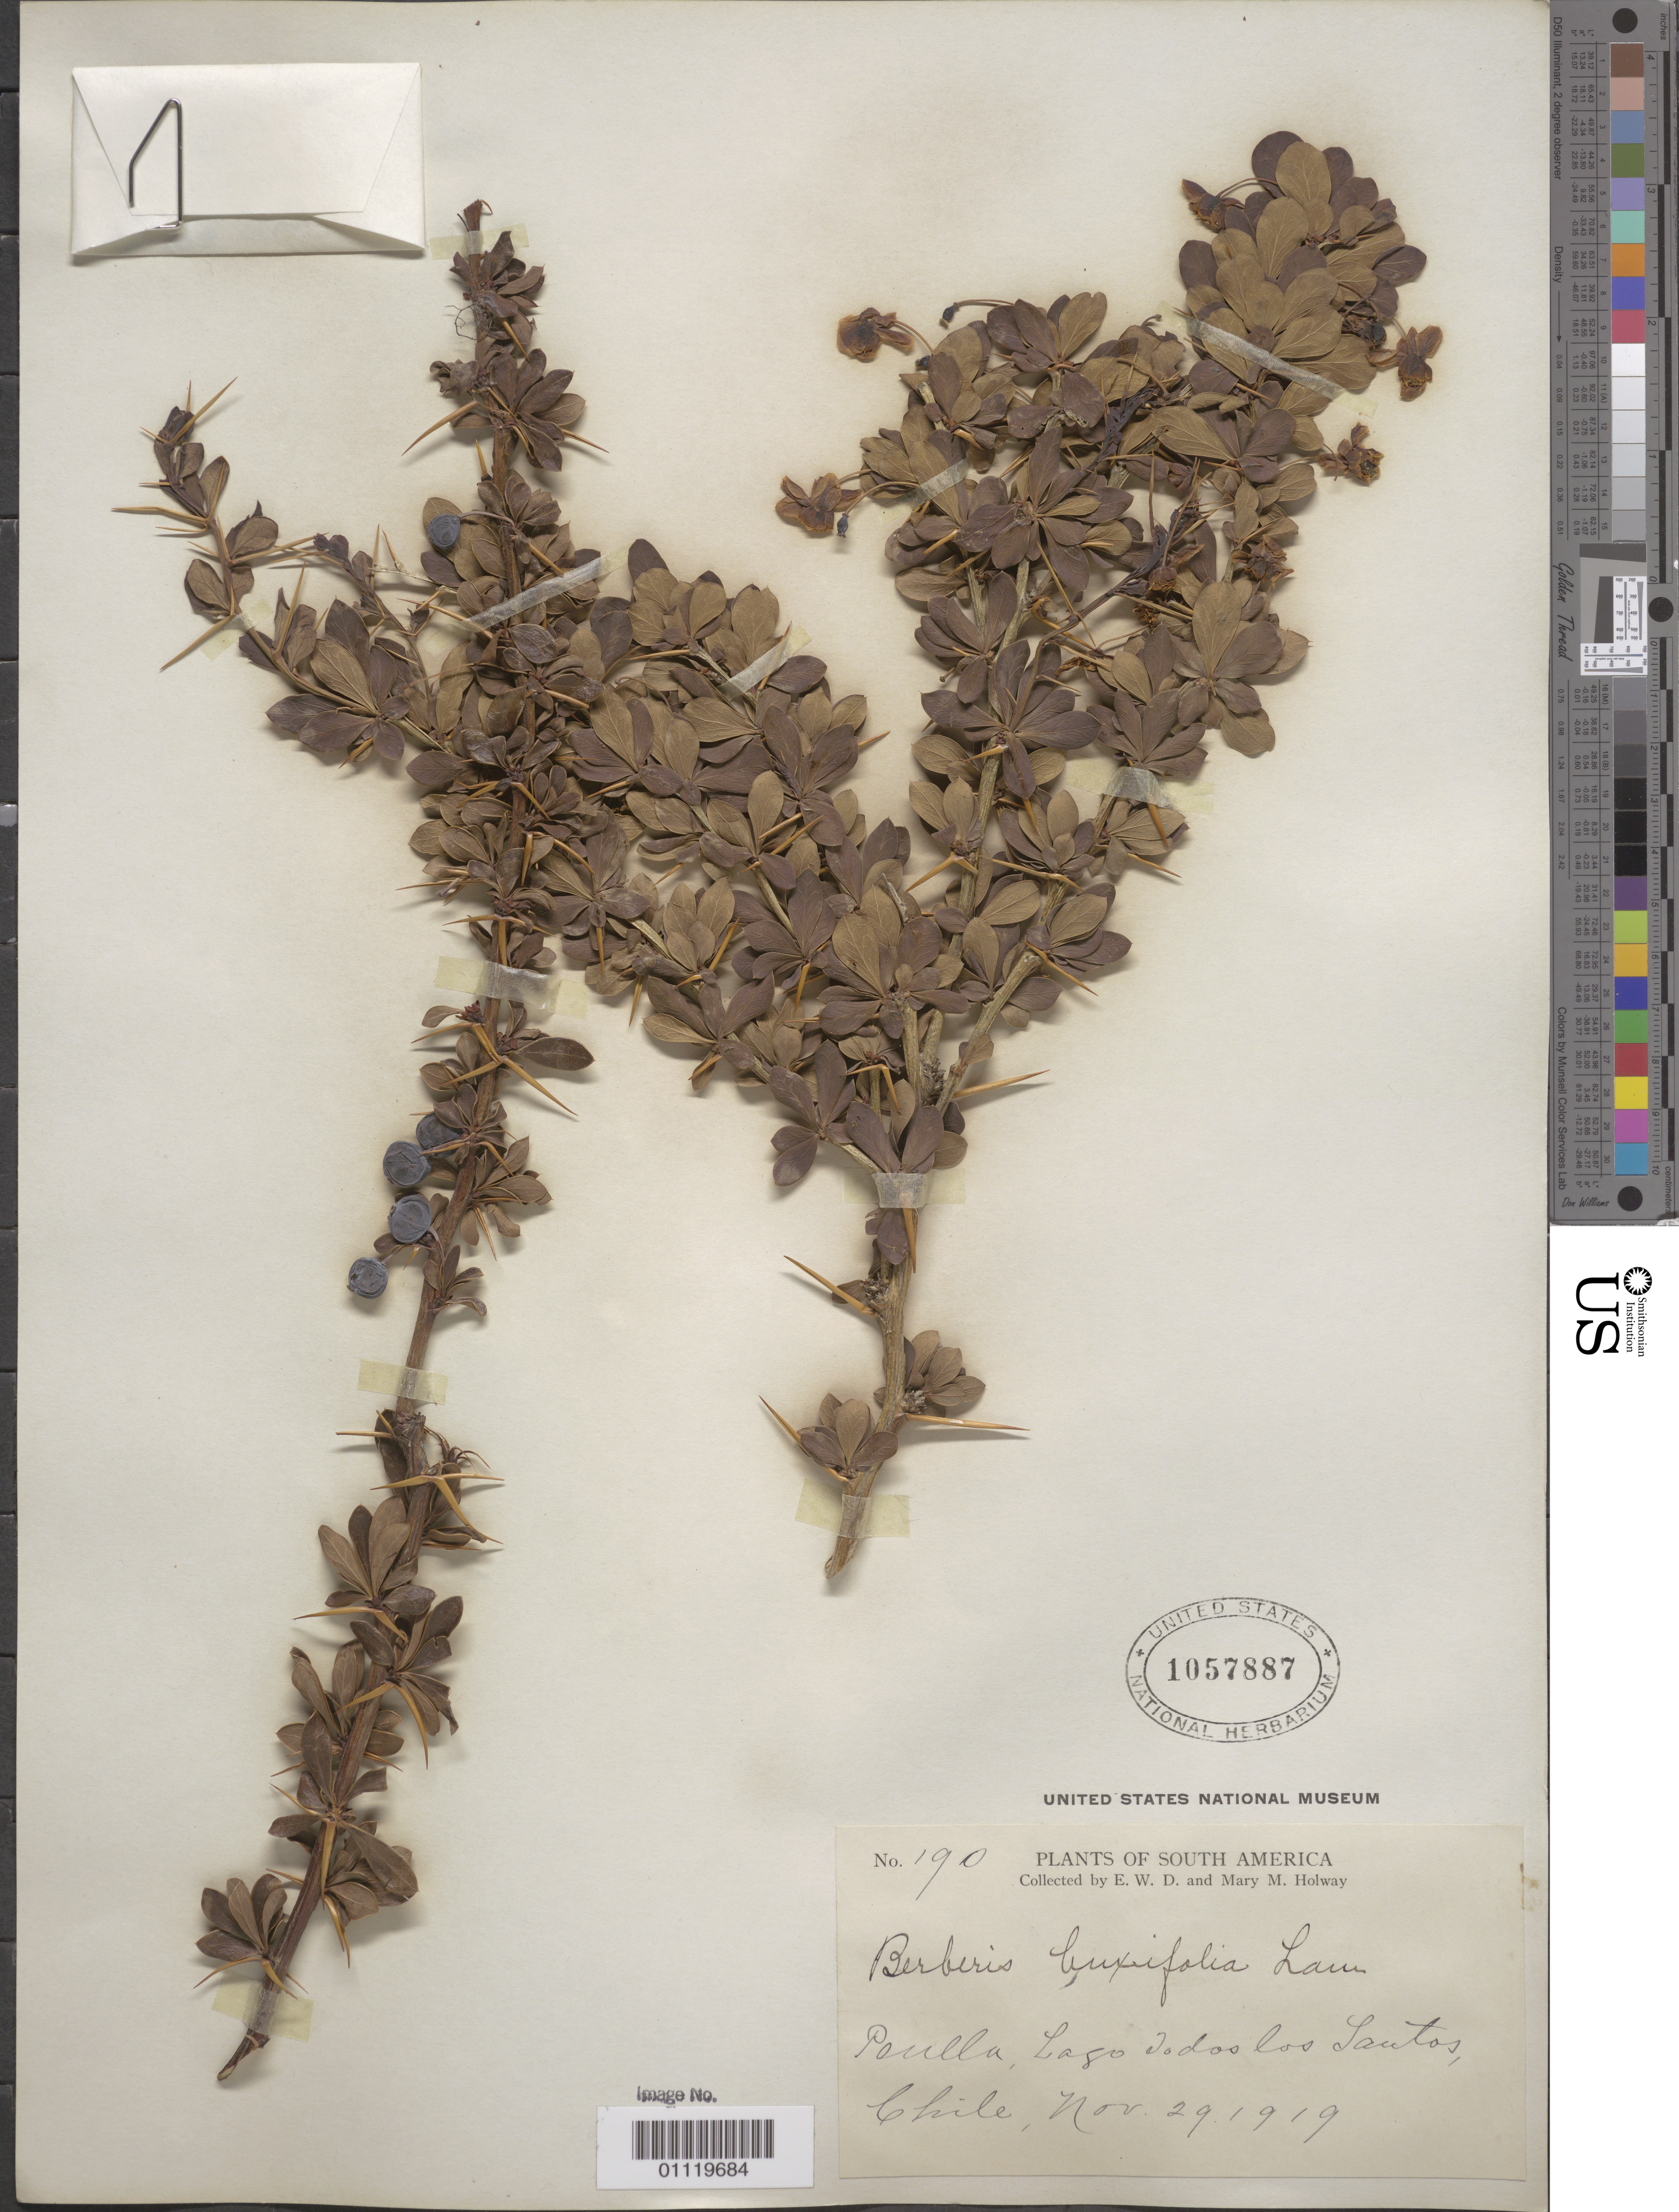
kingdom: Plantae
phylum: Tracheophyta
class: Magnoliopsida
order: Ranunculales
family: Berberidaceae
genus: Berberis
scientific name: Berberis buxifolia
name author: Lam.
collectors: E. W. D. Holway & M. M. Holway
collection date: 1919-11-29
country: Chile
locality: Los Lagos region, Peulla, Lake Todos los Santos.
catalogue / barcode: US 1057887